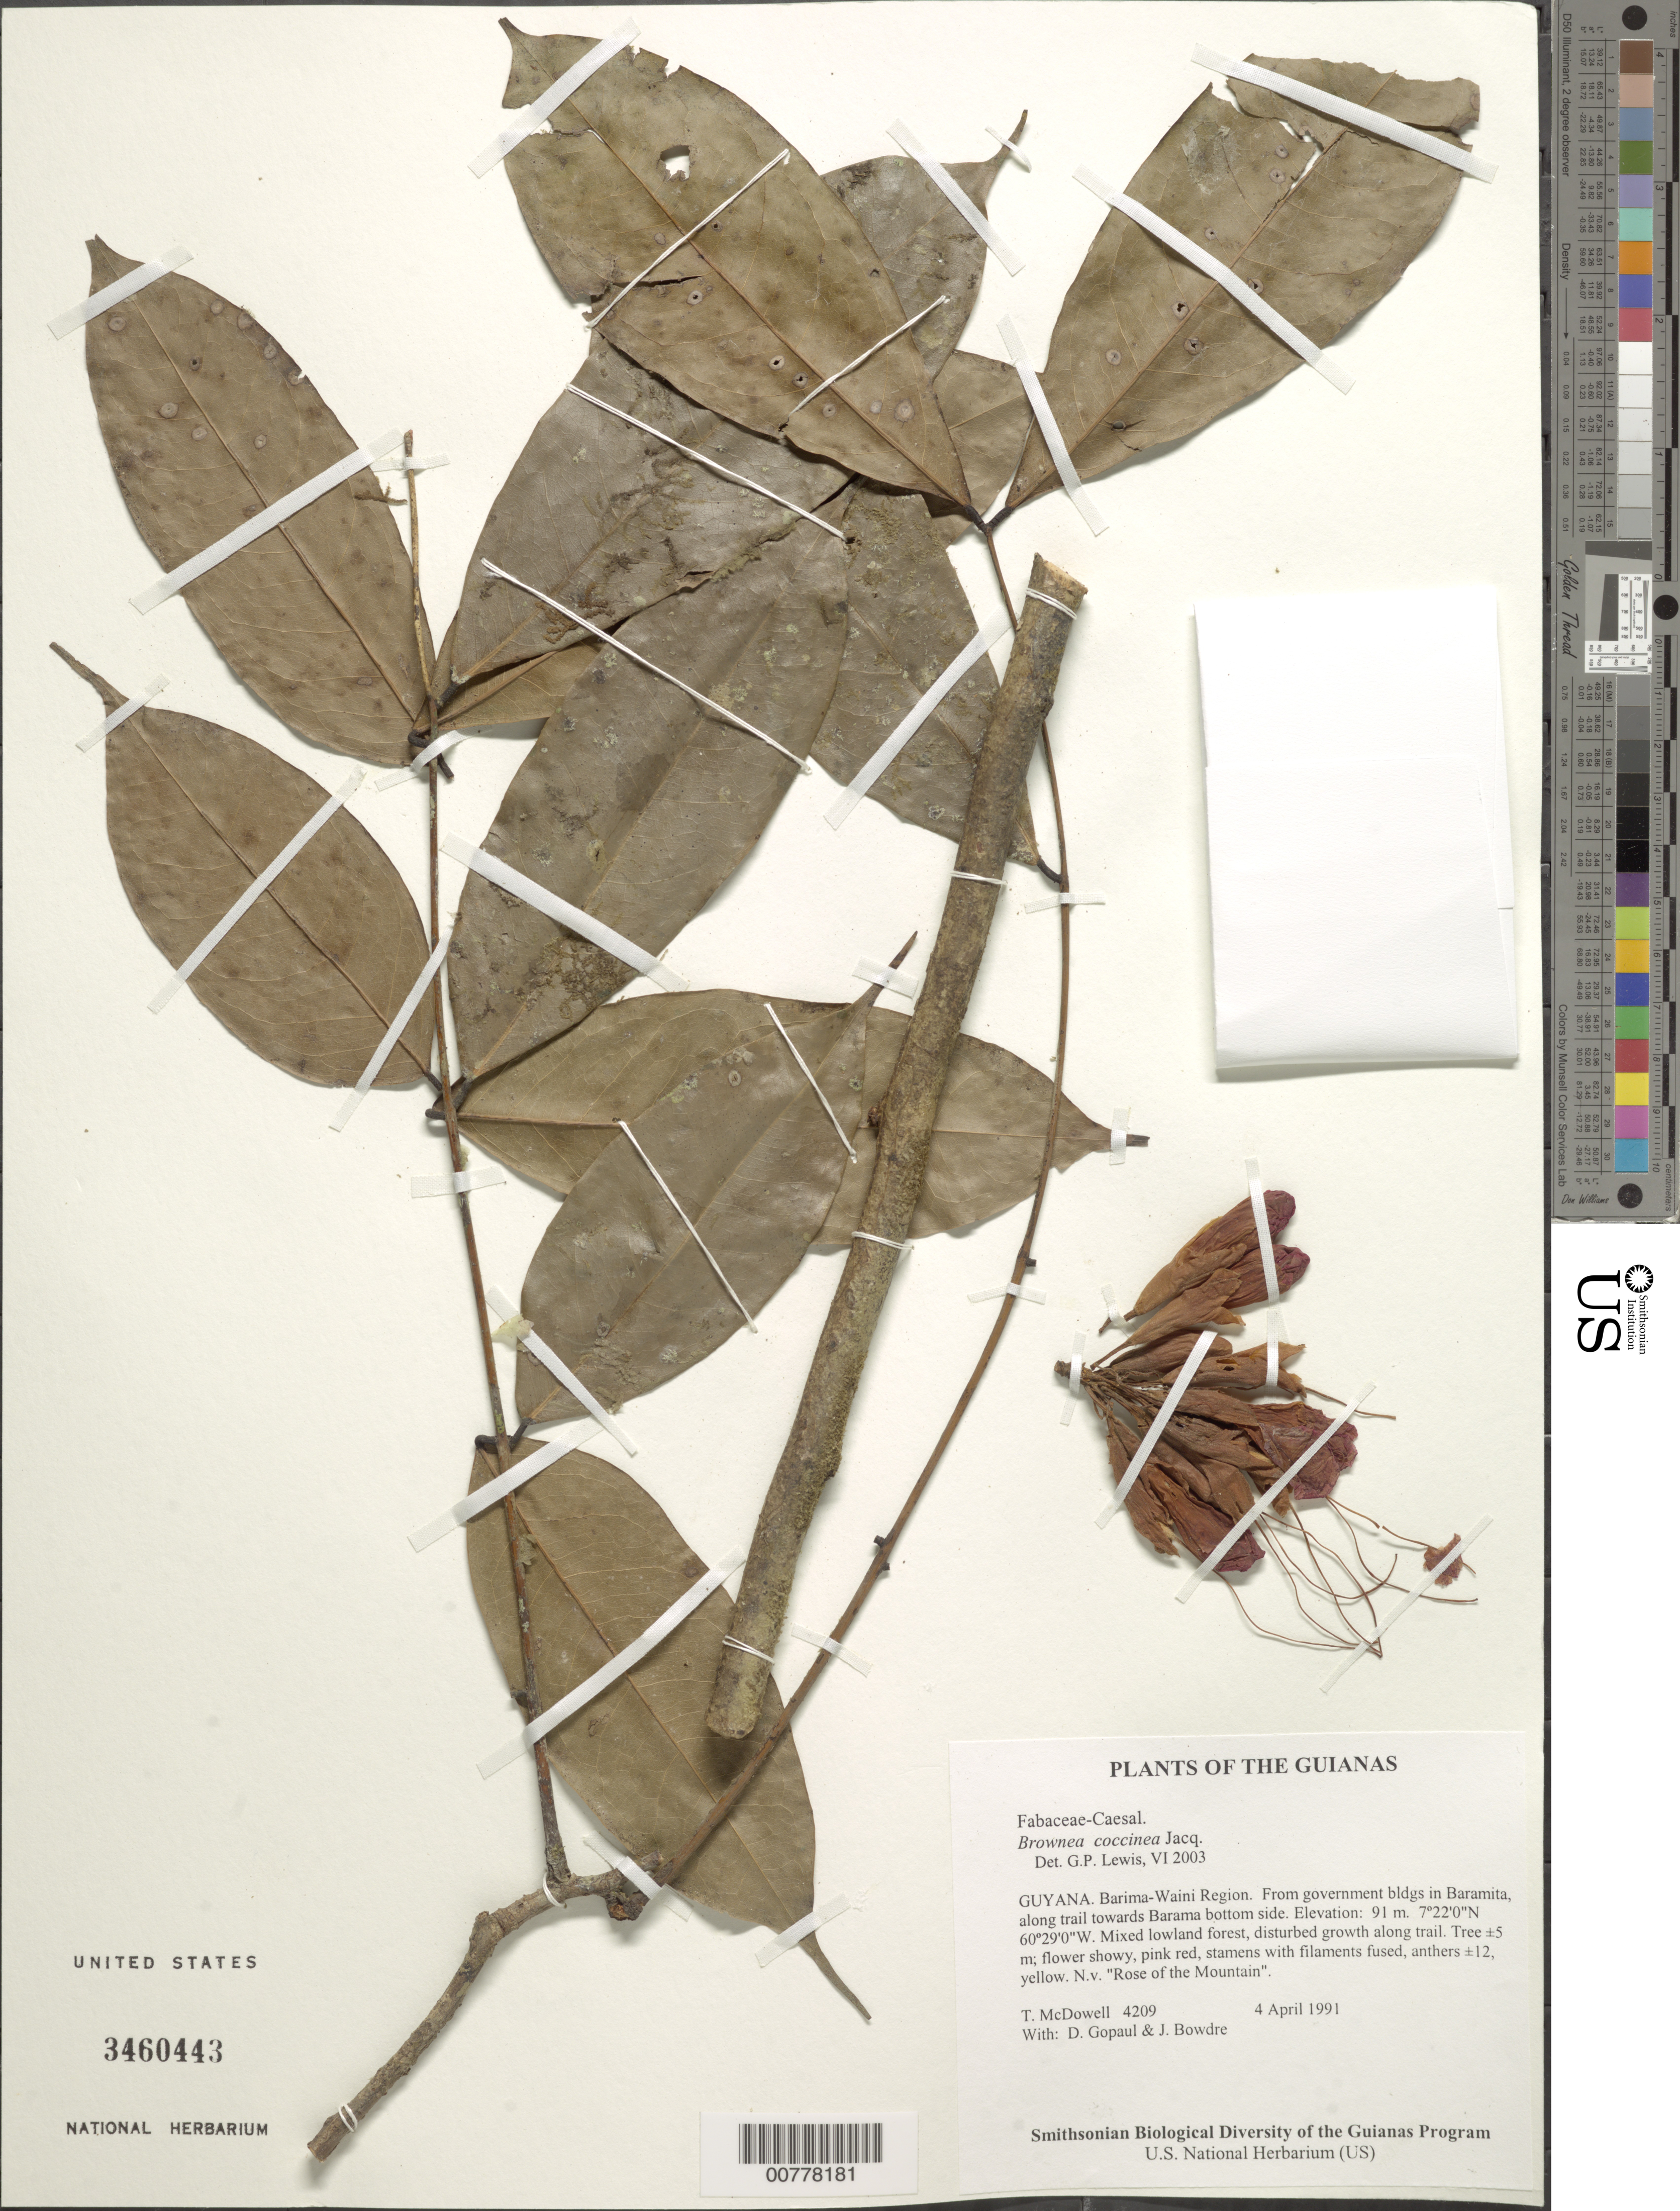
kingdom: Plantae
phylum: Tracheophyta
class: Magnoliopsida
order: Fabales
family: Fabaceae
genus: Brownea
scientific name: Brownea coccinea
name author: Jacq.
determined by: Lewis, Gwilym P.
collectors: T. McDowell, D. Gopaul & J. Bowdre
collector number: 4209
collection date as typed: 4 April 1991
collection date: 1991-04-04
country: Guyana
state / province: Barima-Waini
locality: From government buildings in Baramita, along trail towards Barama bottom side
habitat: Mixed lowland forest, disturbed growth along trail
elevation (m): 91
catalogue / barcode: US 3460443